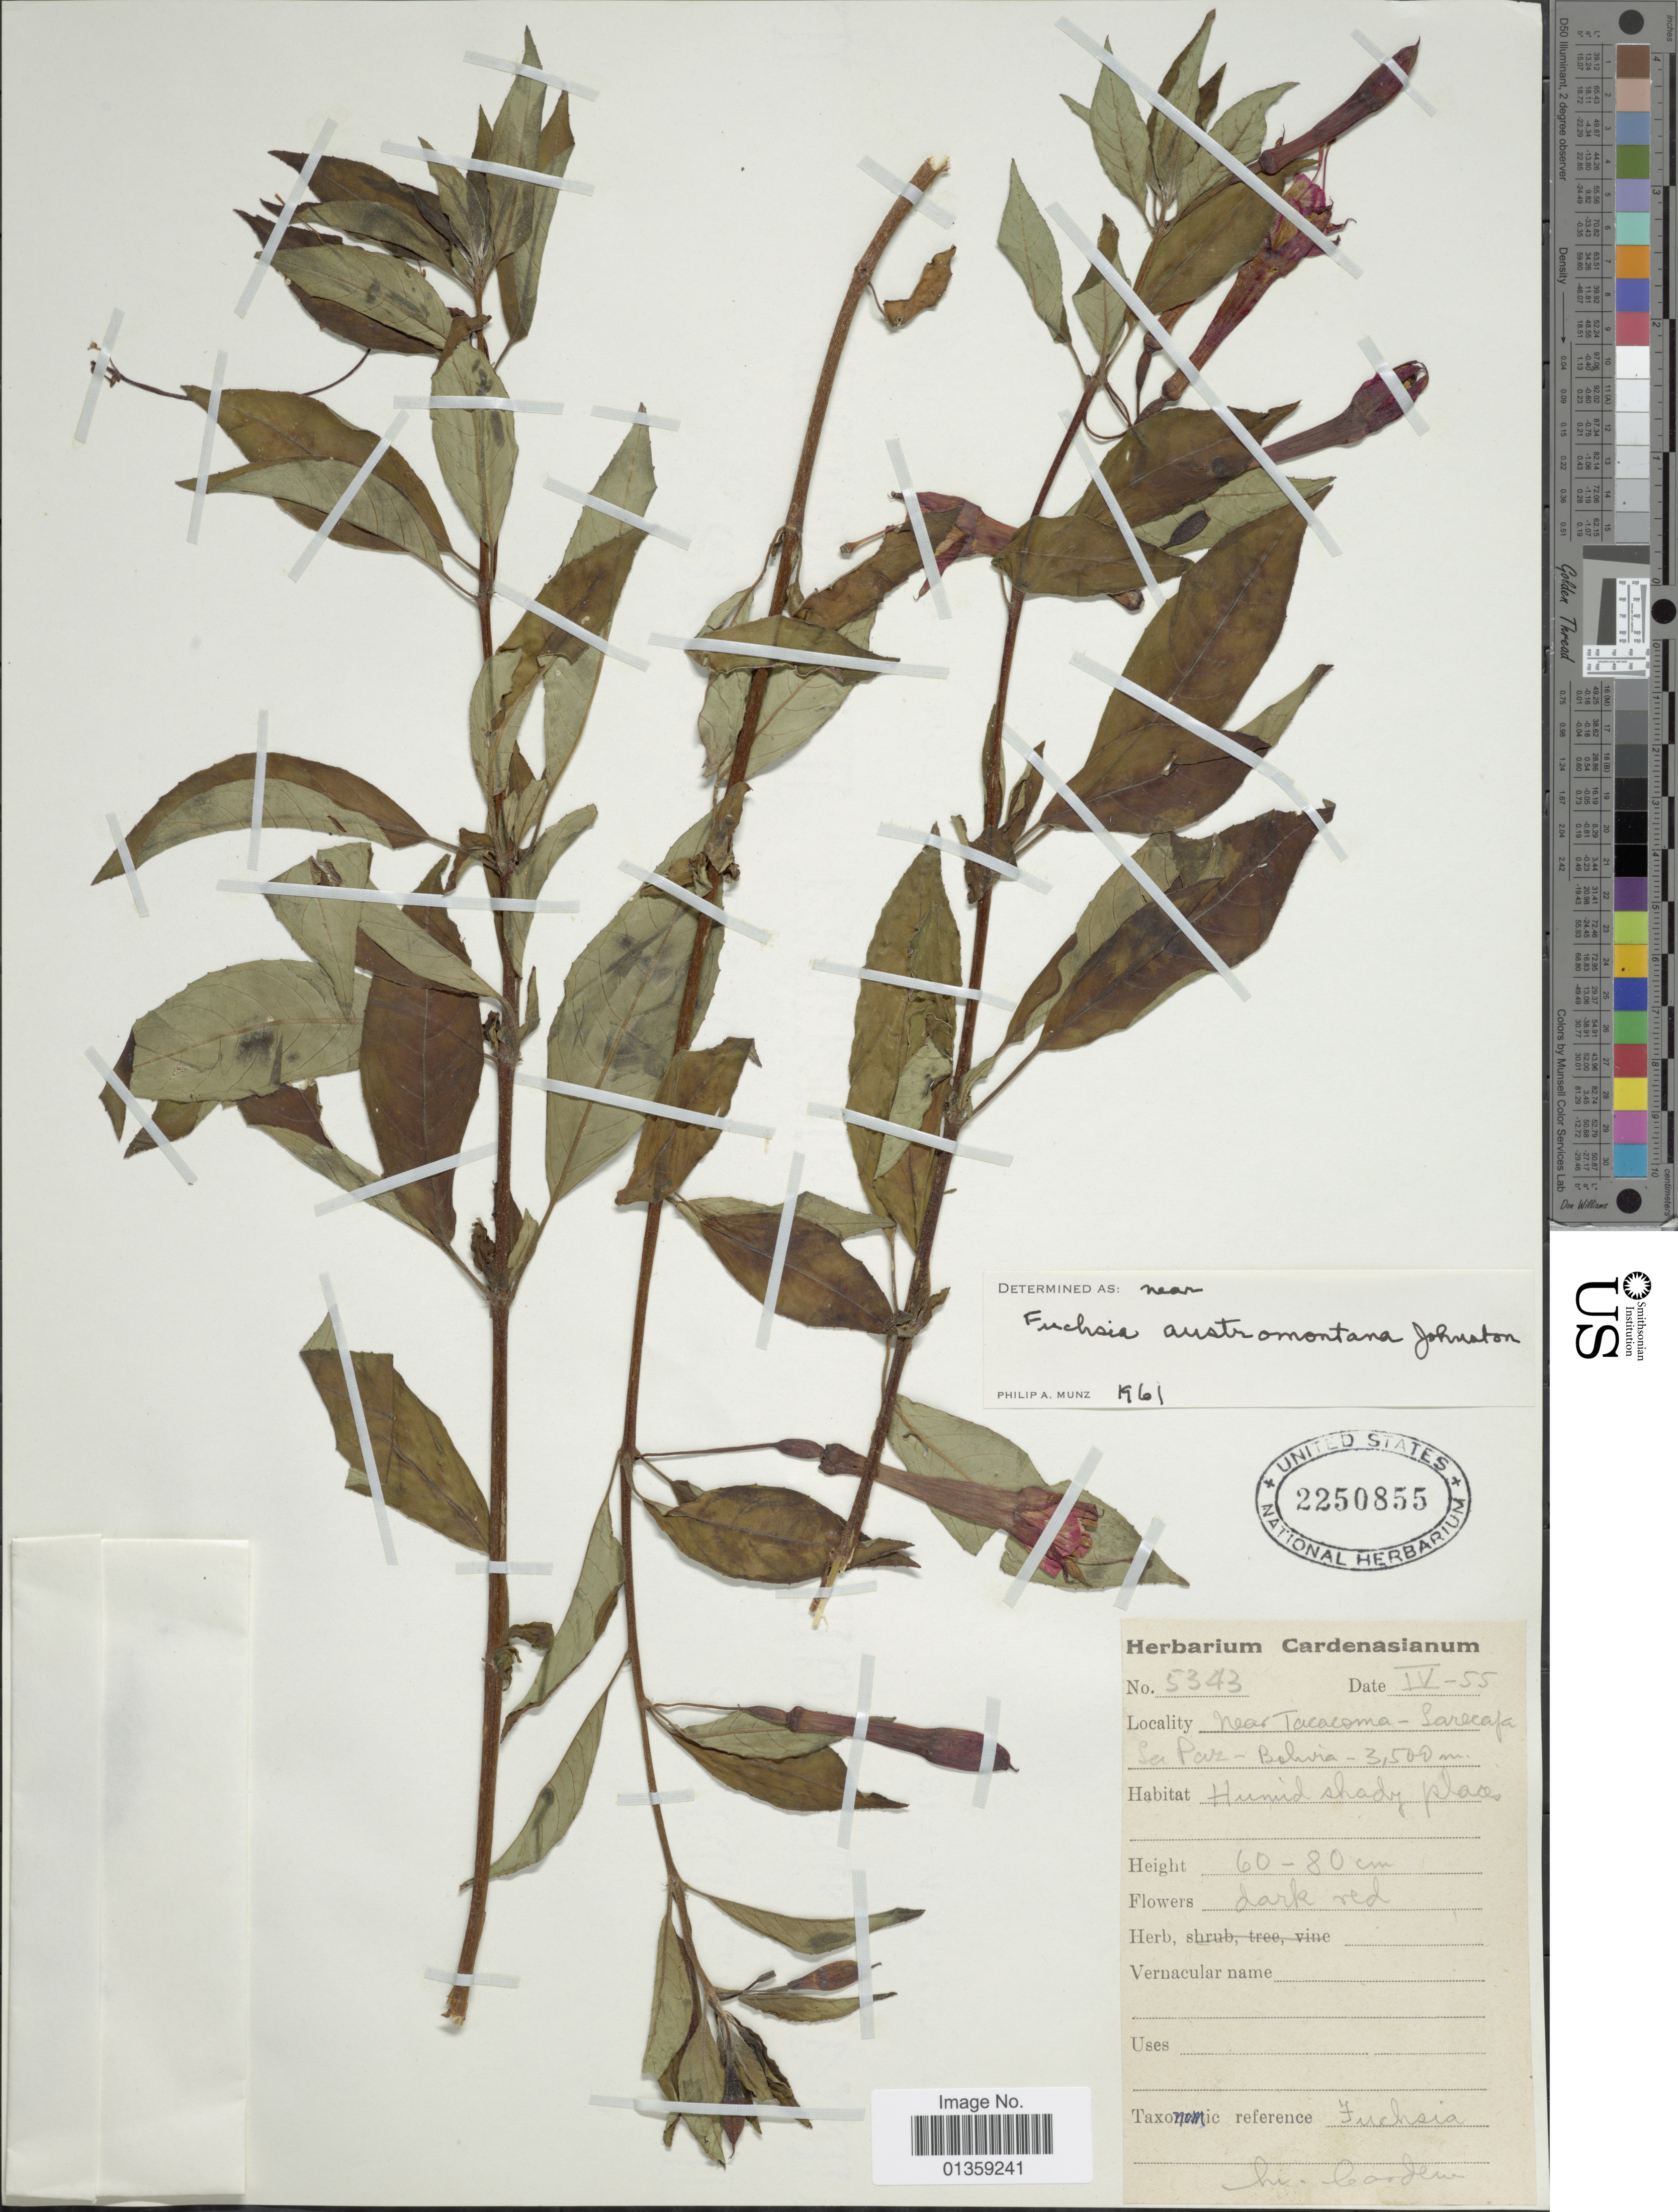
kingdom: Plantae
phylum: Tracheophyta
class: Magnoliopsida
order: Myrtales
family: Onagraceae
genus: Fuchsia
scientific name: Fuchsia austromontana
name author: I.M. Johnst.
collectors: Herbarium Cardenasianum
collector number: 5343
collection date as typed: Transcribed d/m/y: /4/55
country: Bolivia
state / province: La Paz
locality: Near Tacacoma - Larecaja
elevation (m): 3500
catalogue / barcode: US 2250855